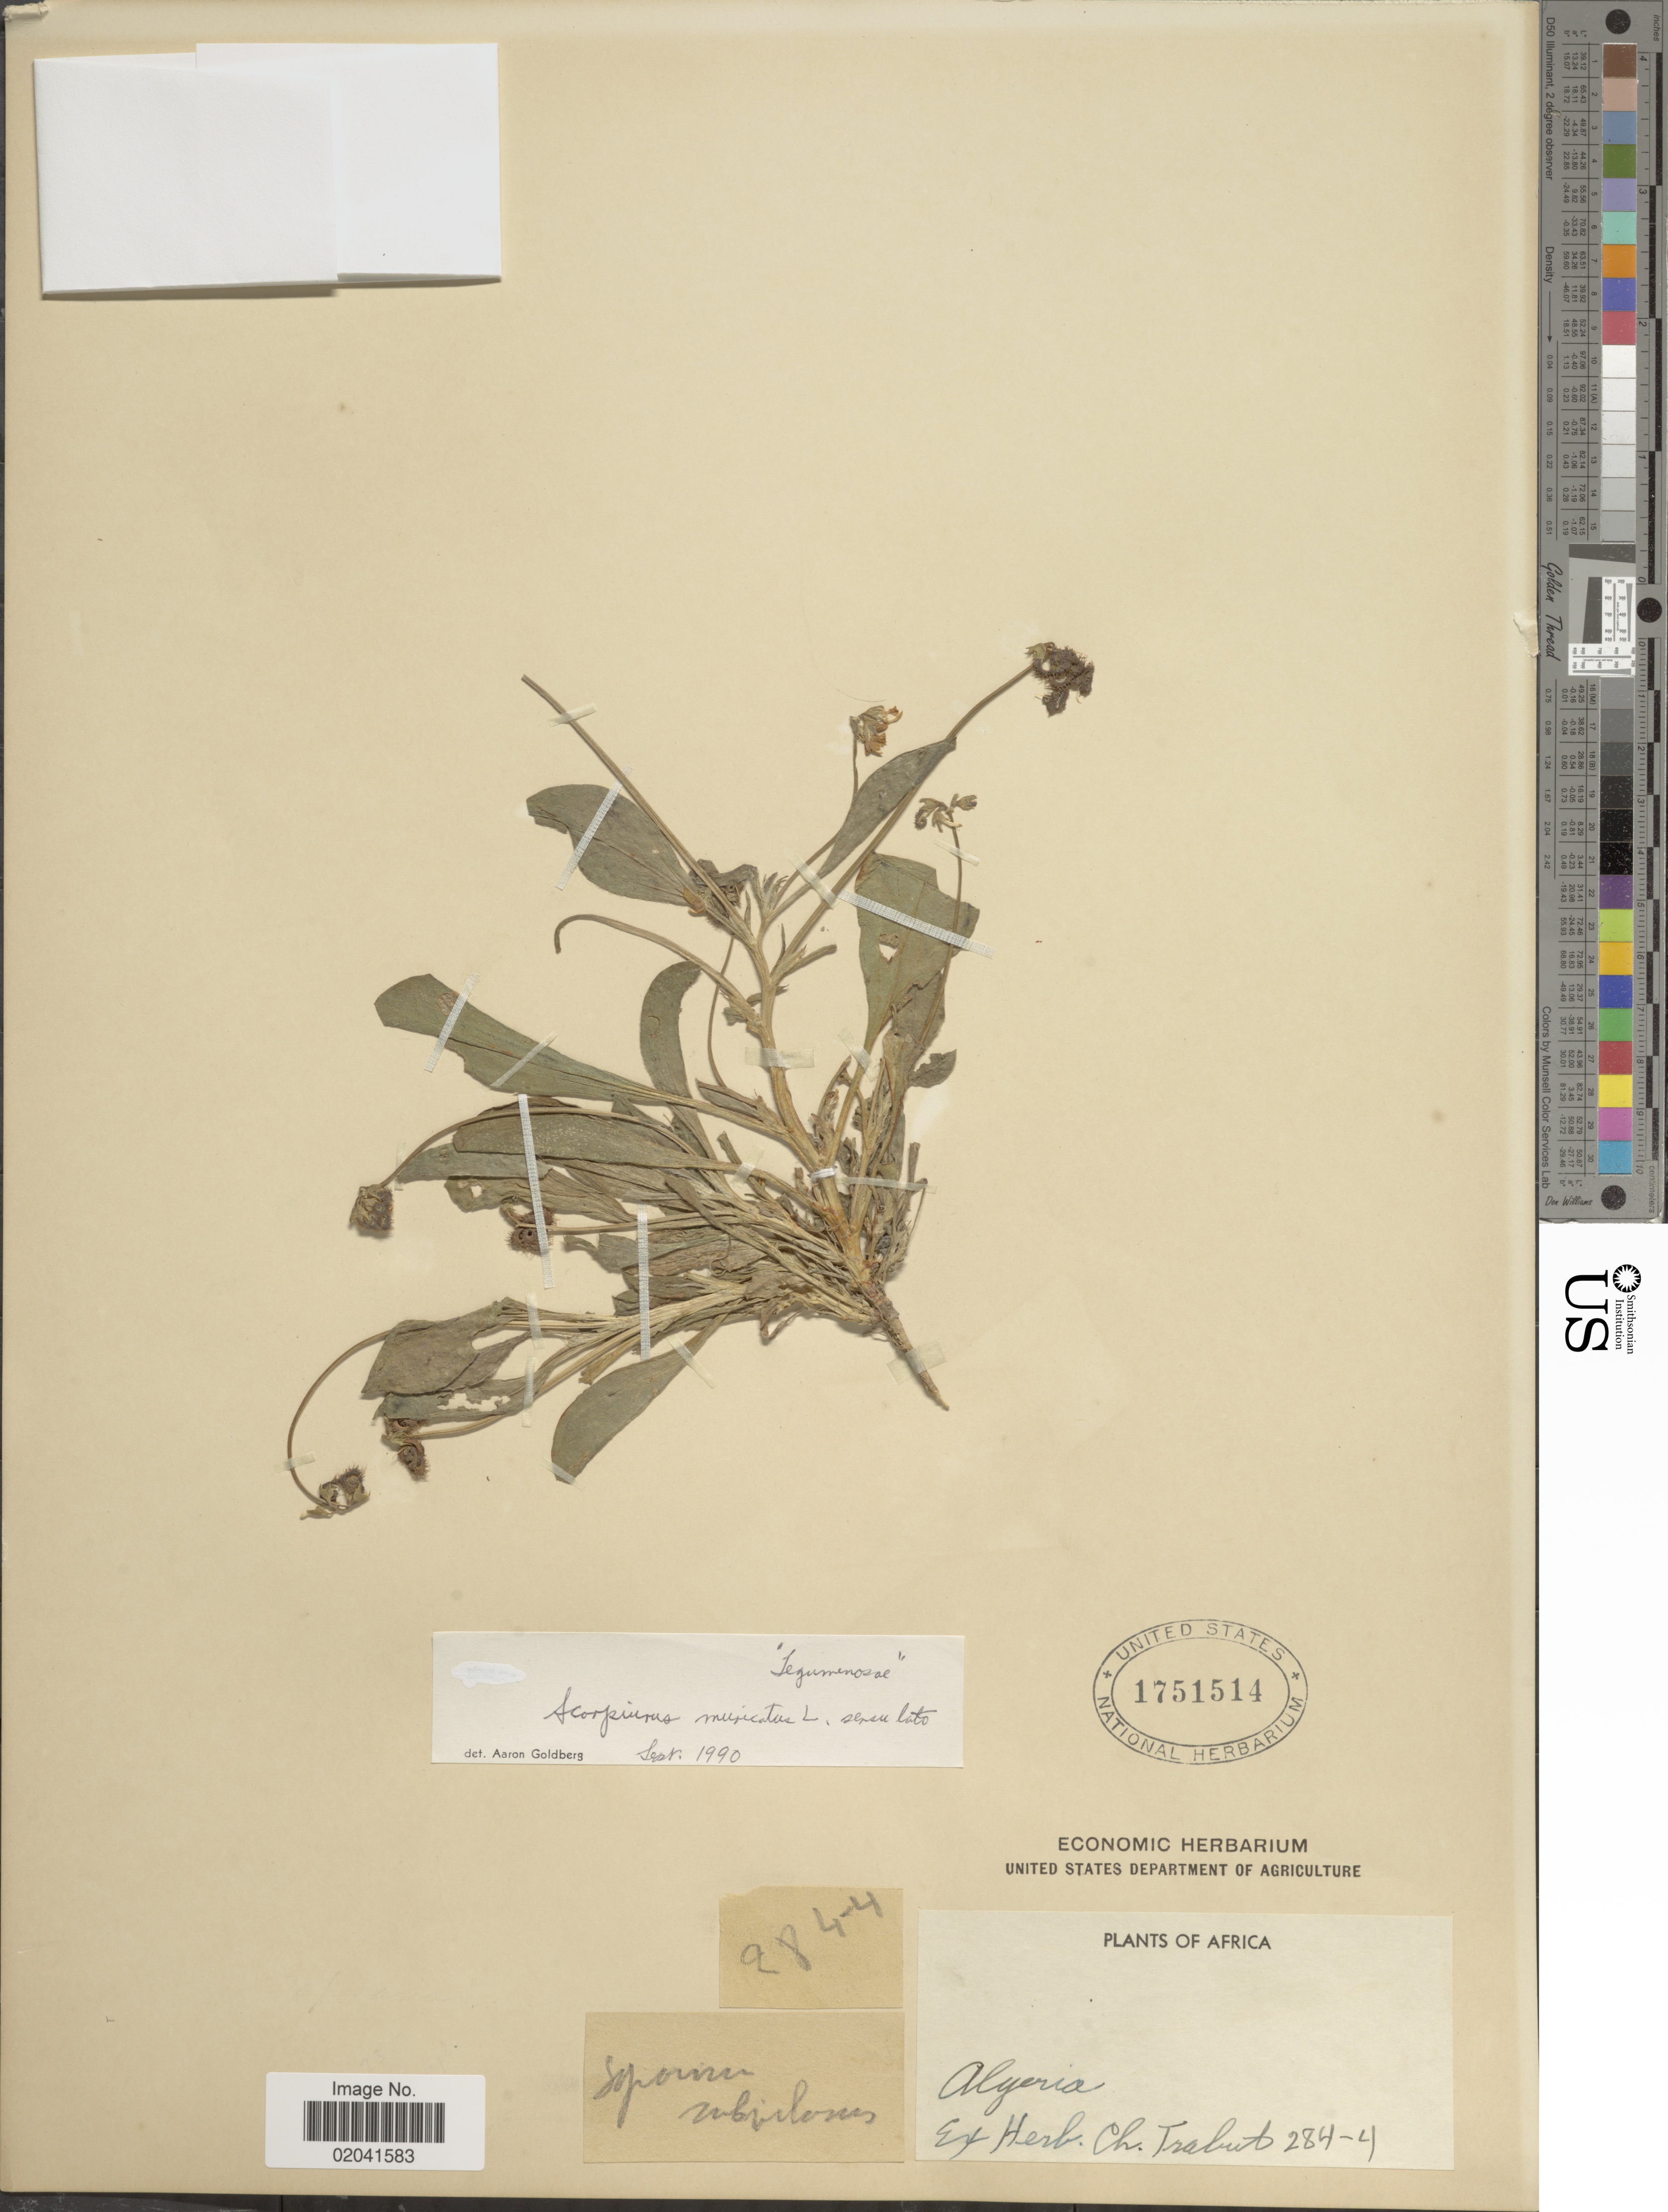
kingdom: Plantae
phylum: Tracheophyta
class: Magnoliopsida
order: Fabales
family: Fabaceae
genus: Scorpiurus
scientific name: Scorpiurus muricatus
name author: L.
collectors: Ex herb. Ch. Trabut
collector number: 284-4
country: Algeria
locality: Algeria.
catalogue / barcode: US 1751514